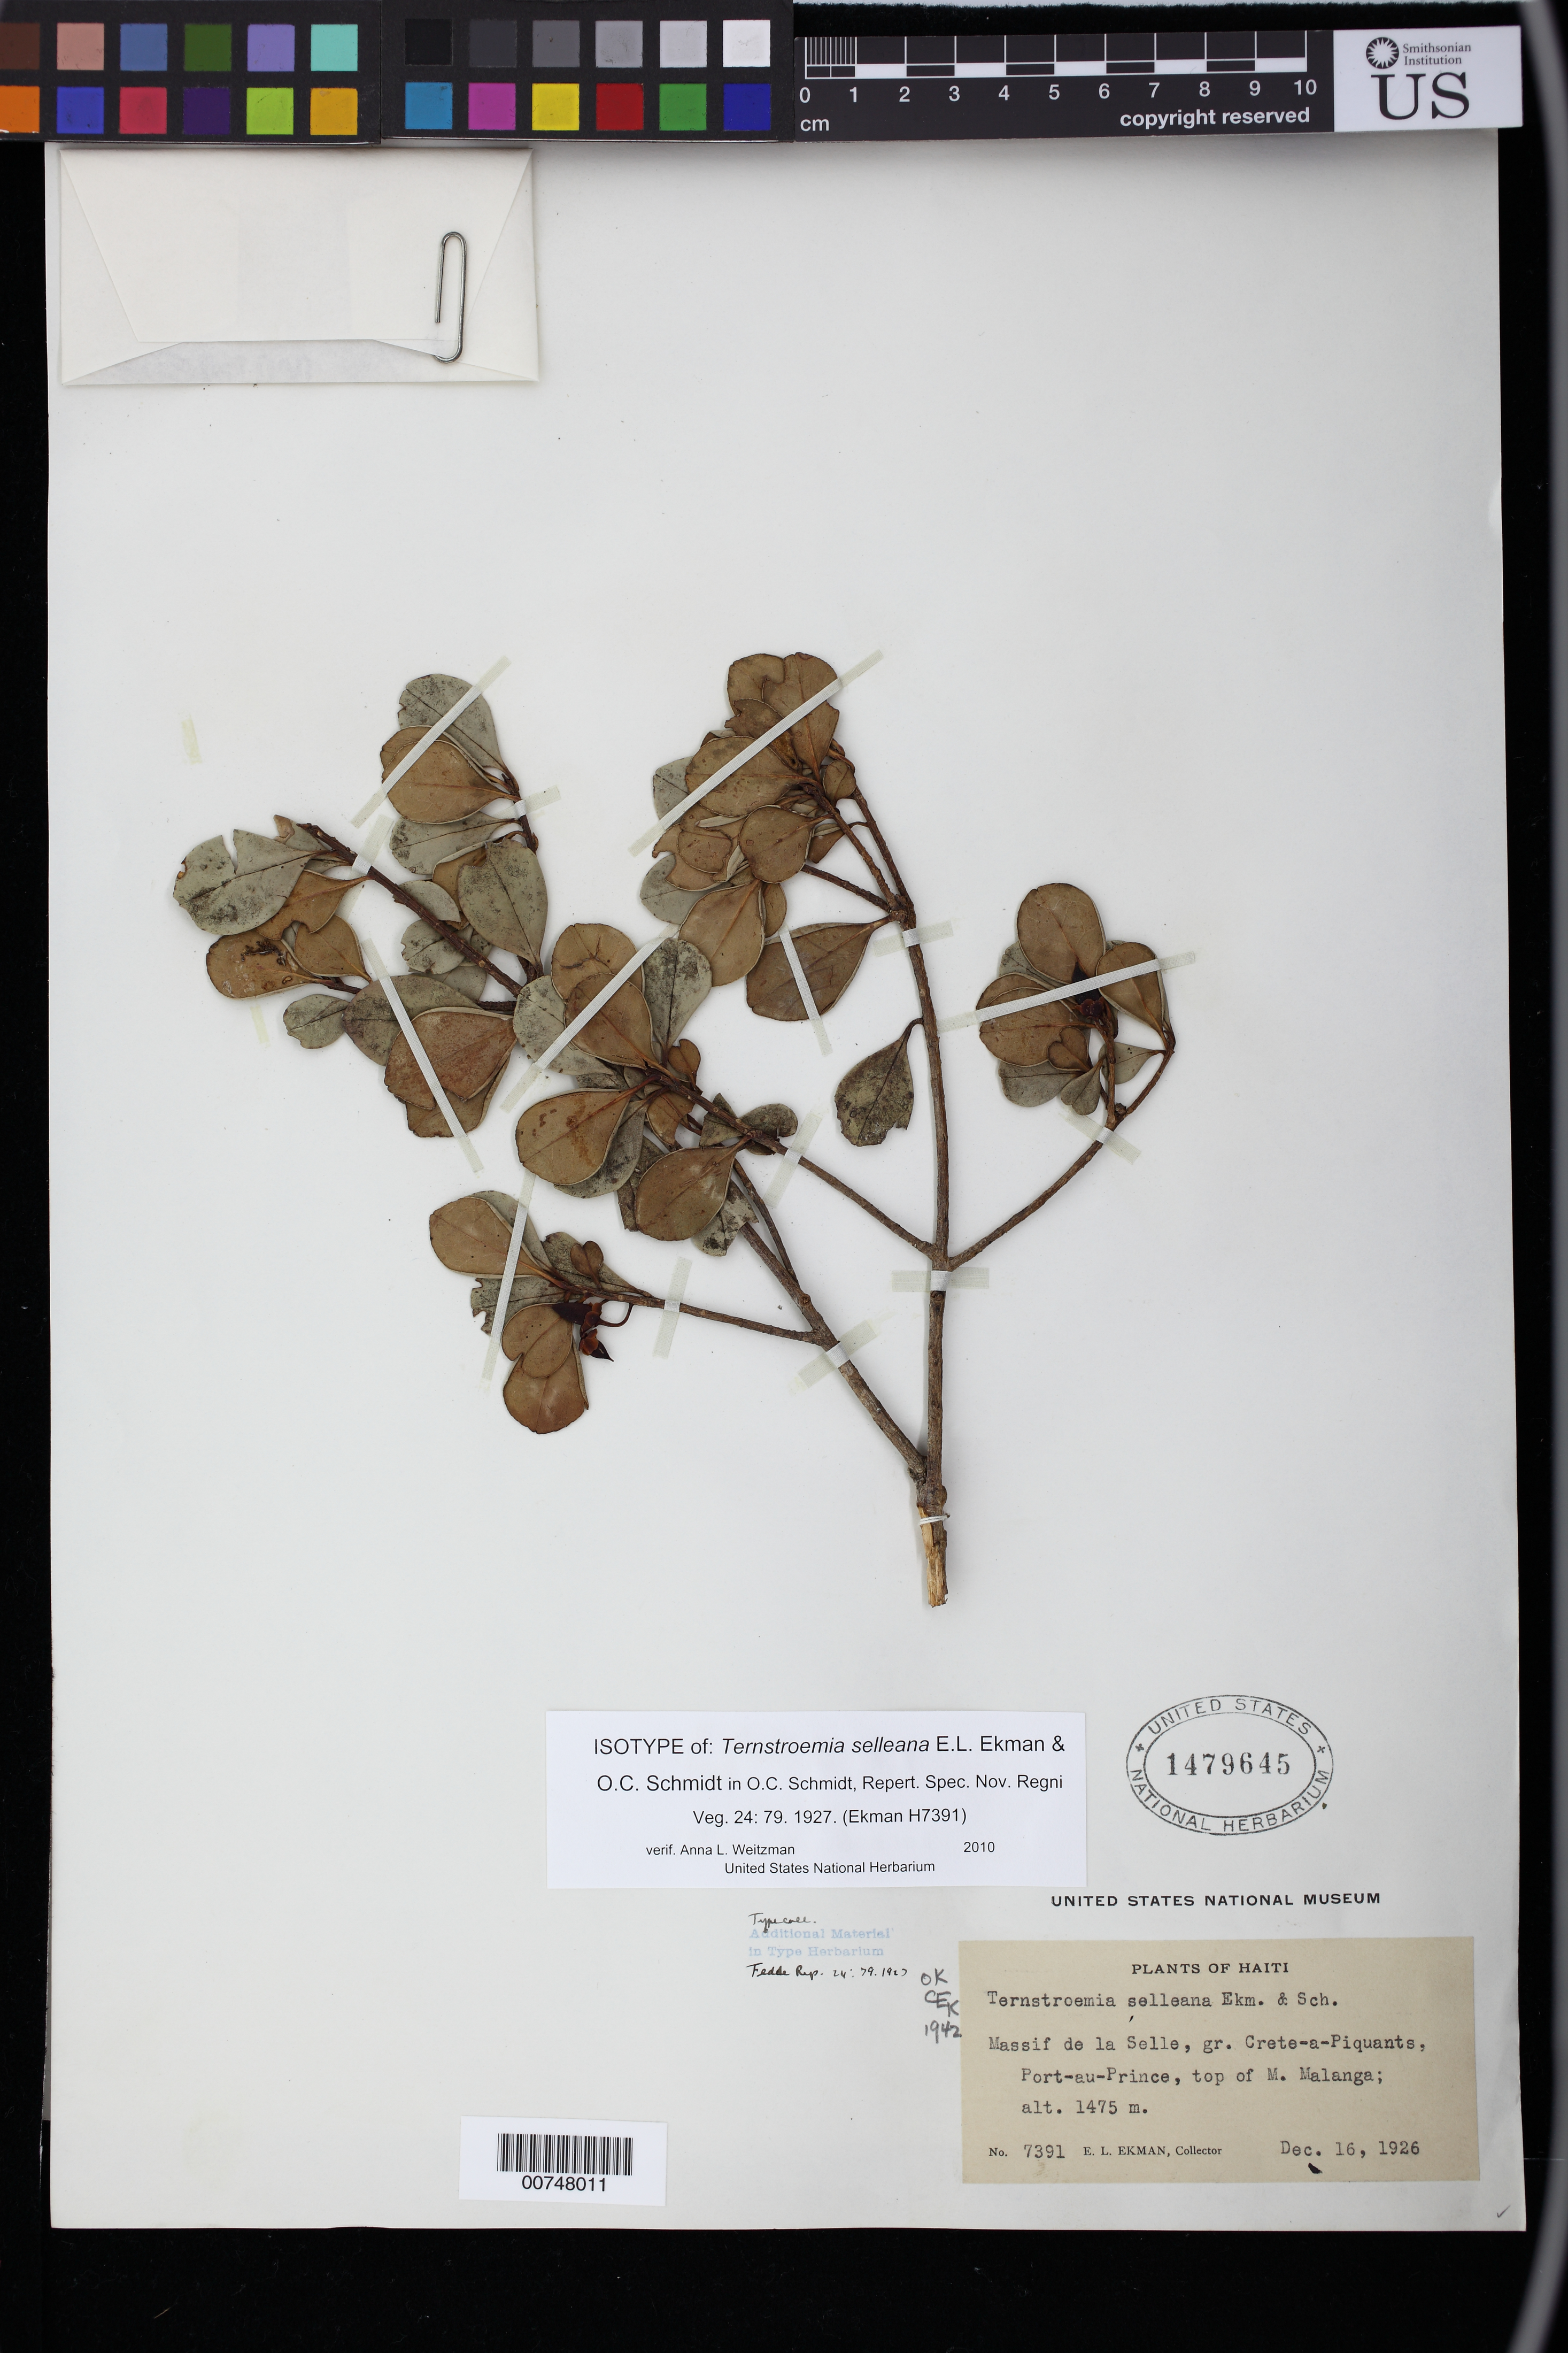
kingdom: Plantae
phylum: Tracheophyta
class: Magnoliopsida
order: Ericales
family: Pentaphylacaceae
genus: Ternstroemia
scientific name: Ternstroemia selleana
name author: Ekman & O.C. Schmidt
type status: Isotype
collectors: E. L. Ekman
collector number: H 7391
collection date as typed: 16 Dec 1926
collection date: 1926-12-16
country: Haiti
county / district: Ouest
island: Hispaniola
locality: Massif de la Selle, gr. Crete-a-Piquante, Port-au-Prince,, top of Morne Malanga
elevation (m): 1475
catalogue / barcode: US 1479645